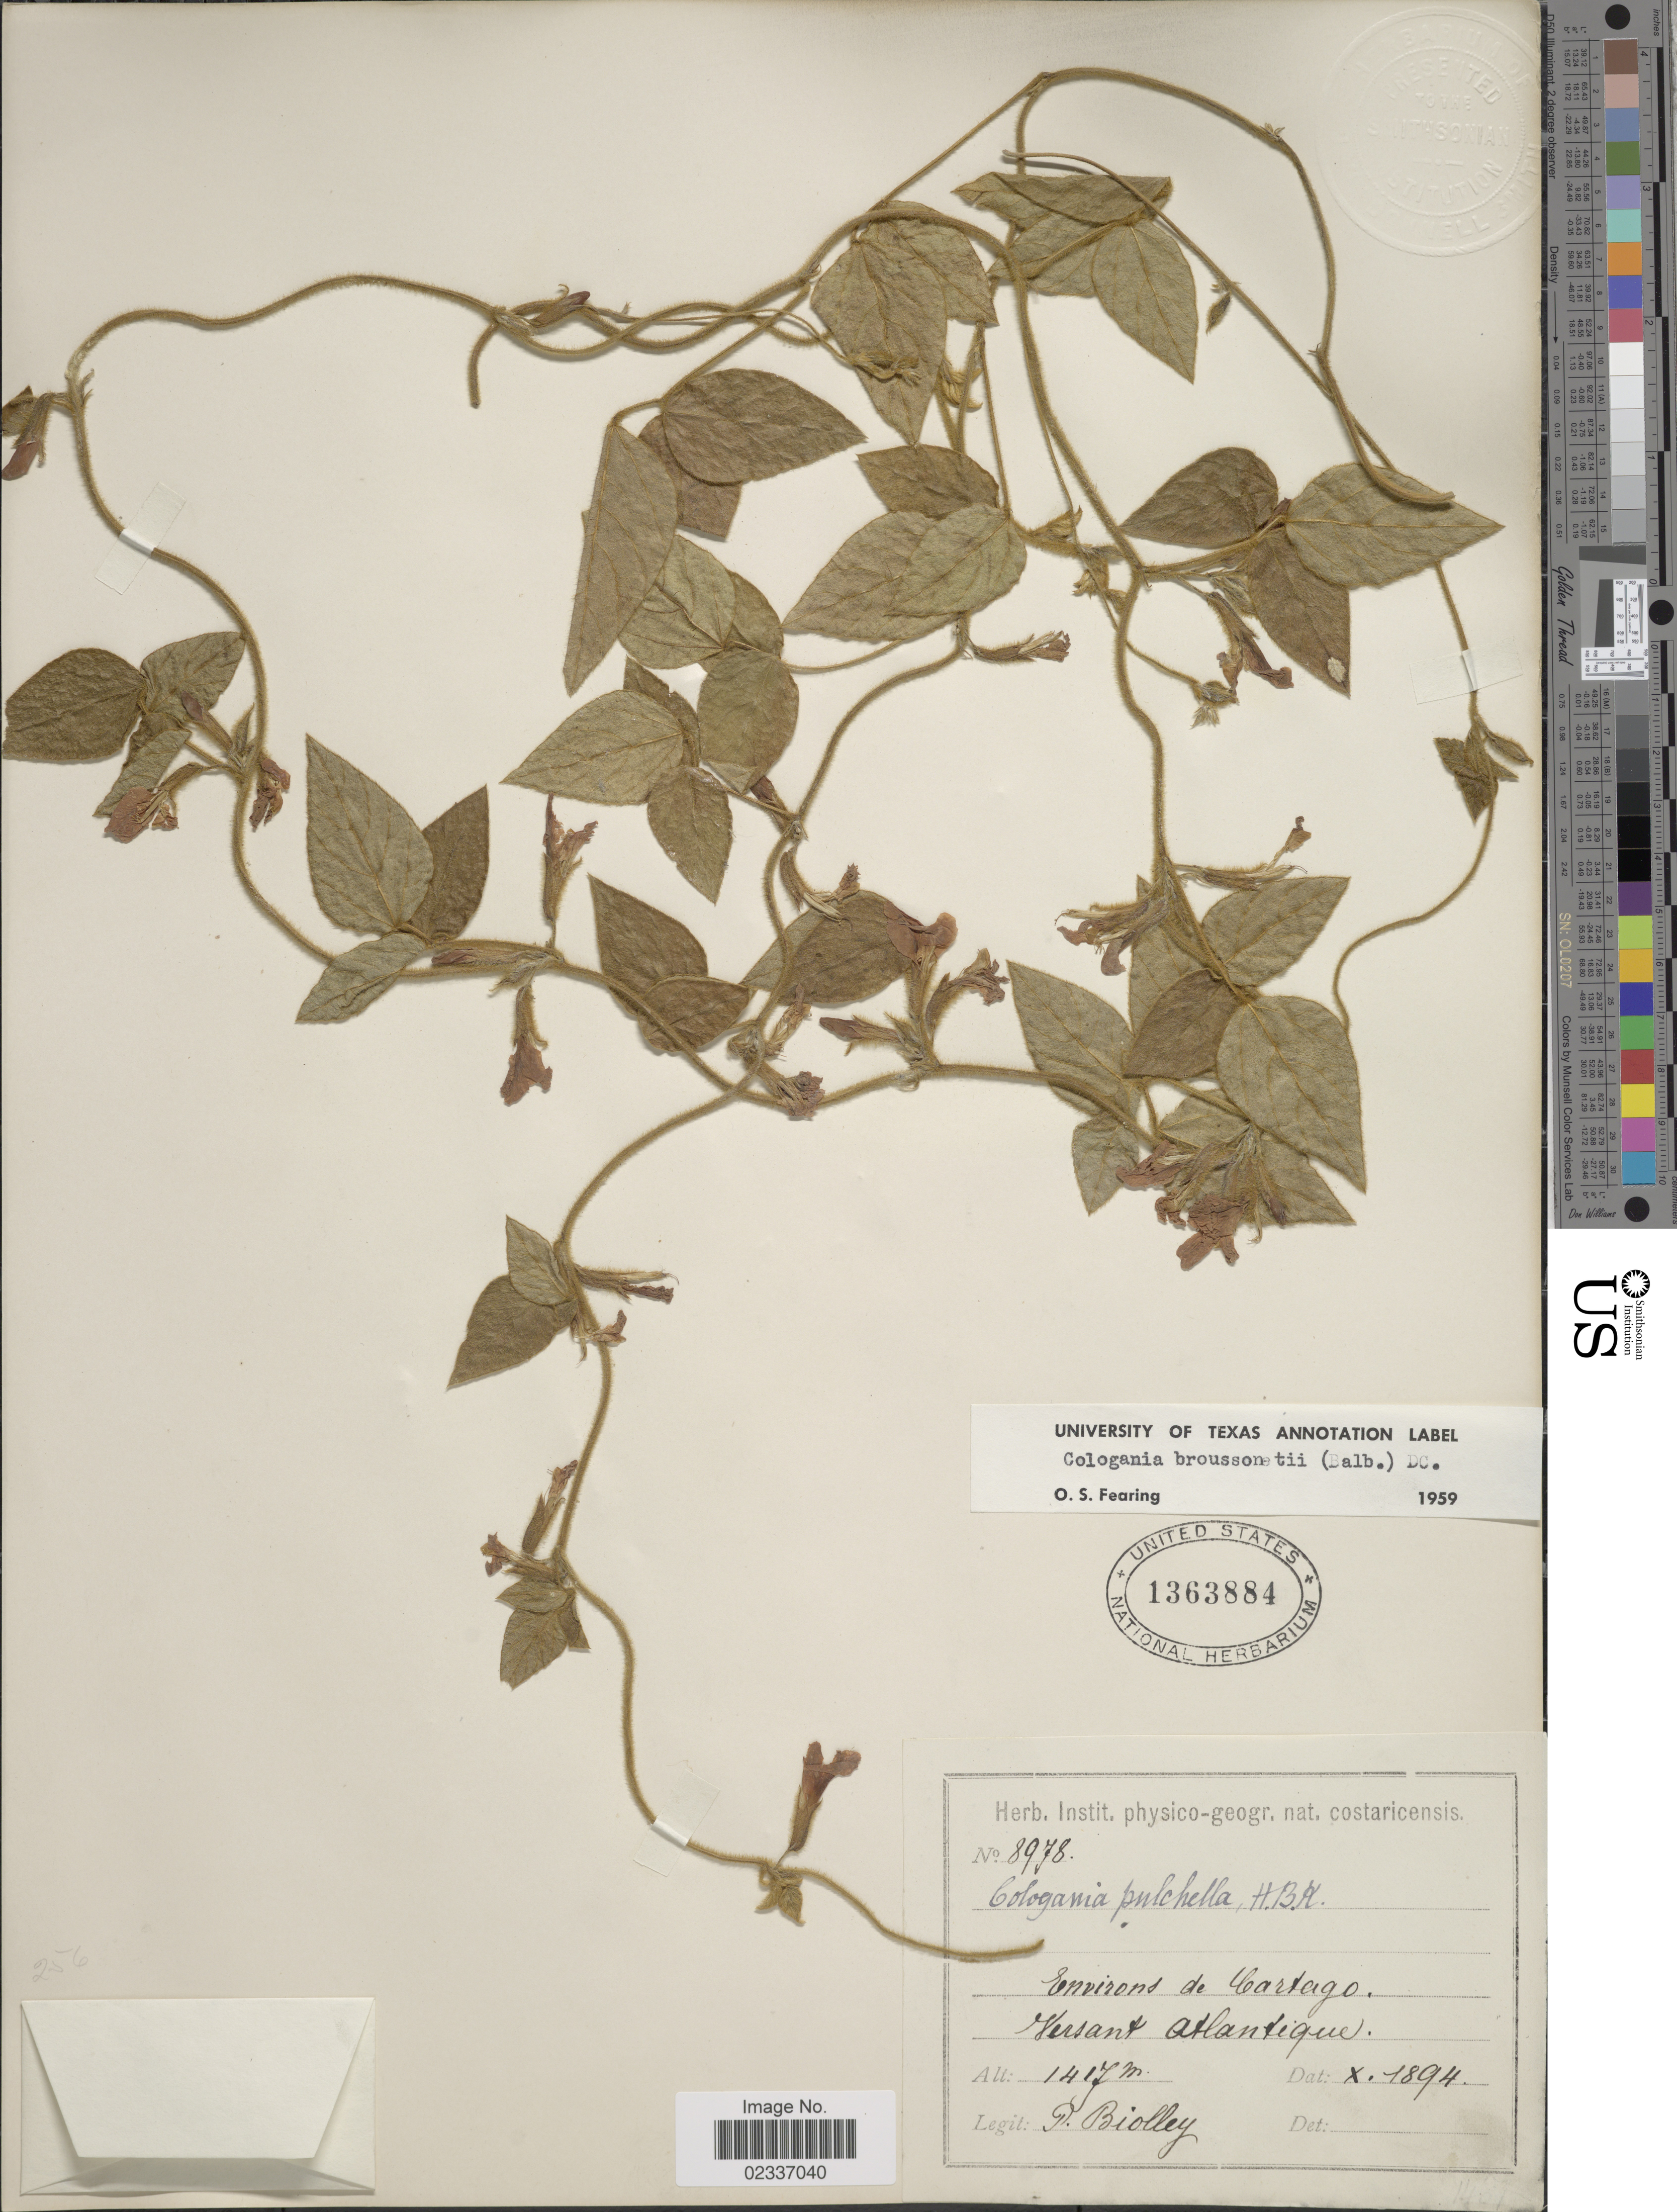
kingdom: Plantae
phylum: Tracheophyta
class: Magnoliopsida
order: Fabales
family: Fabaceae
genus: Cologania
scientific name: Cologania broussonetii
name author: (Balb.) DC.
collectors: P. Biolley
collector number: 8978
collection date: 1894-10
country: Costa Rica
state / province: Cartago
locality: Versant Atlantique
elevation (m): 1417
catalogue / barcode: US 1363884